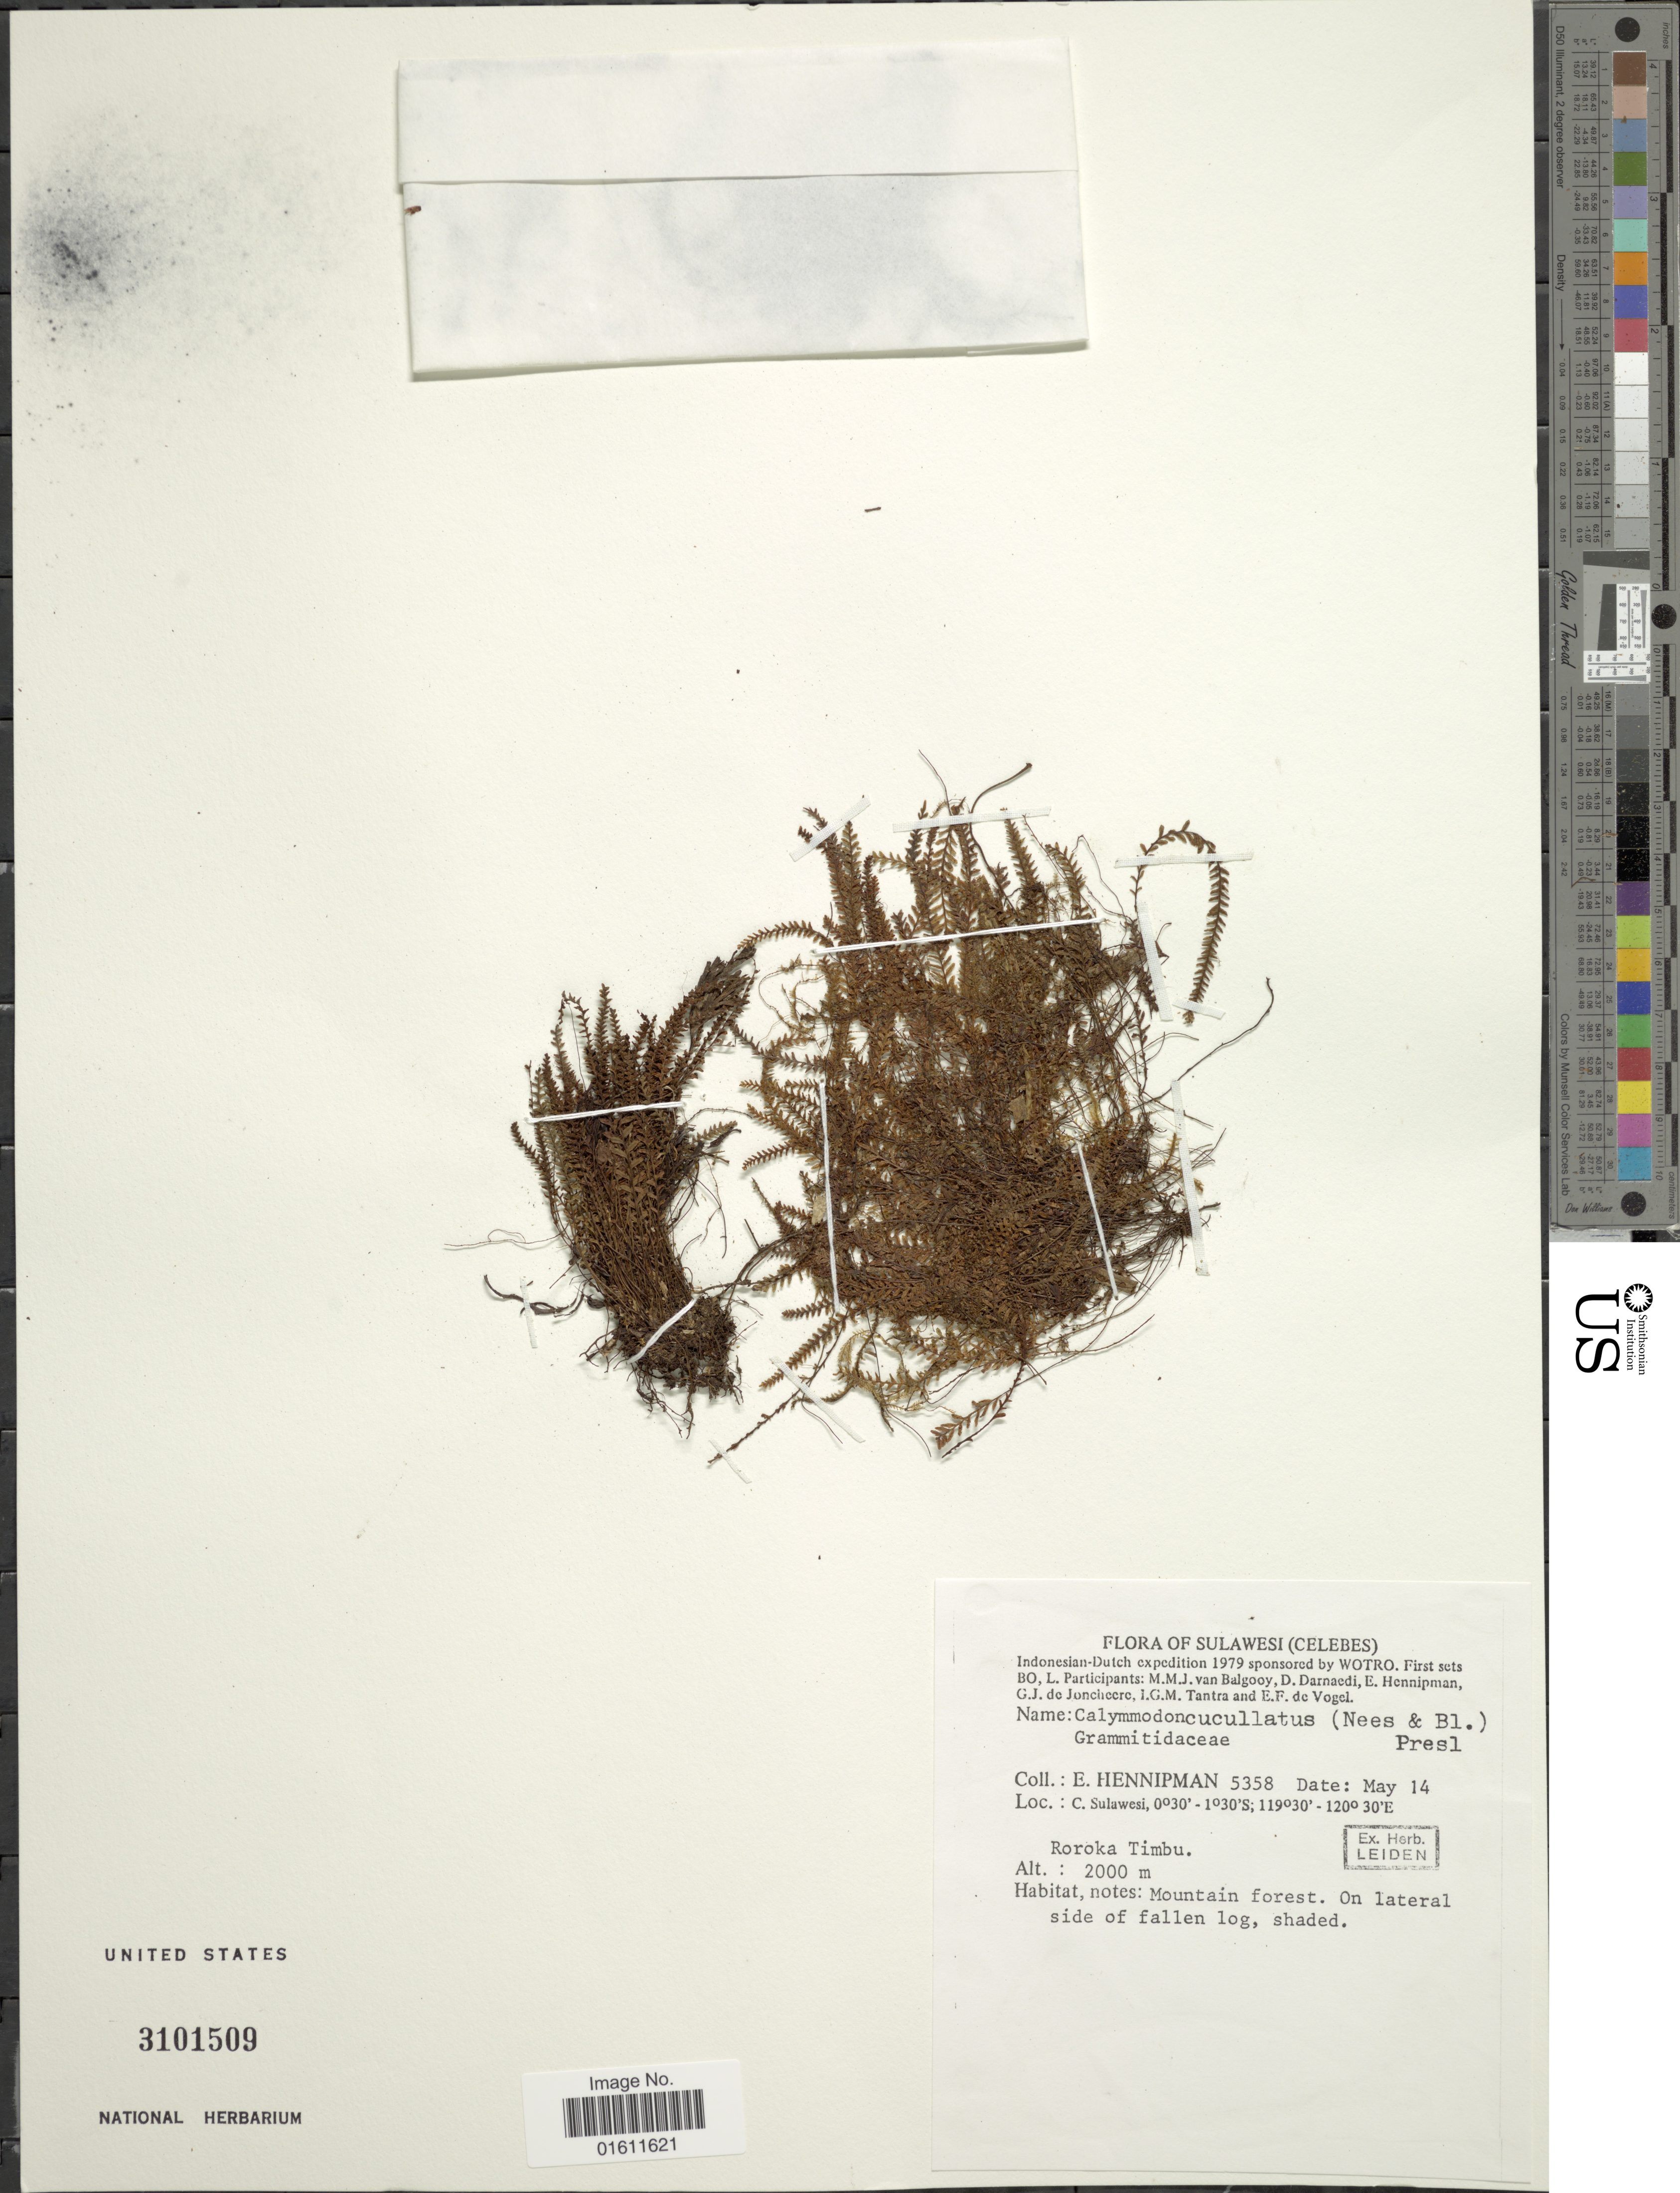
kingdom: Plantae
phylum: Tracheophyta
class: Polypodiopsida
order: Polypodiales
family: Polypodiaceae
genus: Prosaptia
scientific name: Prosaptia cucullatus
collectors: E. Hennipman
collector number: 5358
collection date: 1979-05-14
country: Indonesia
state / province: Sulawesi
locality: Celebes, C. Sulawesi, Roroka Timbu.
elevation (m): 2000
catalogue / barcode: US 3101509